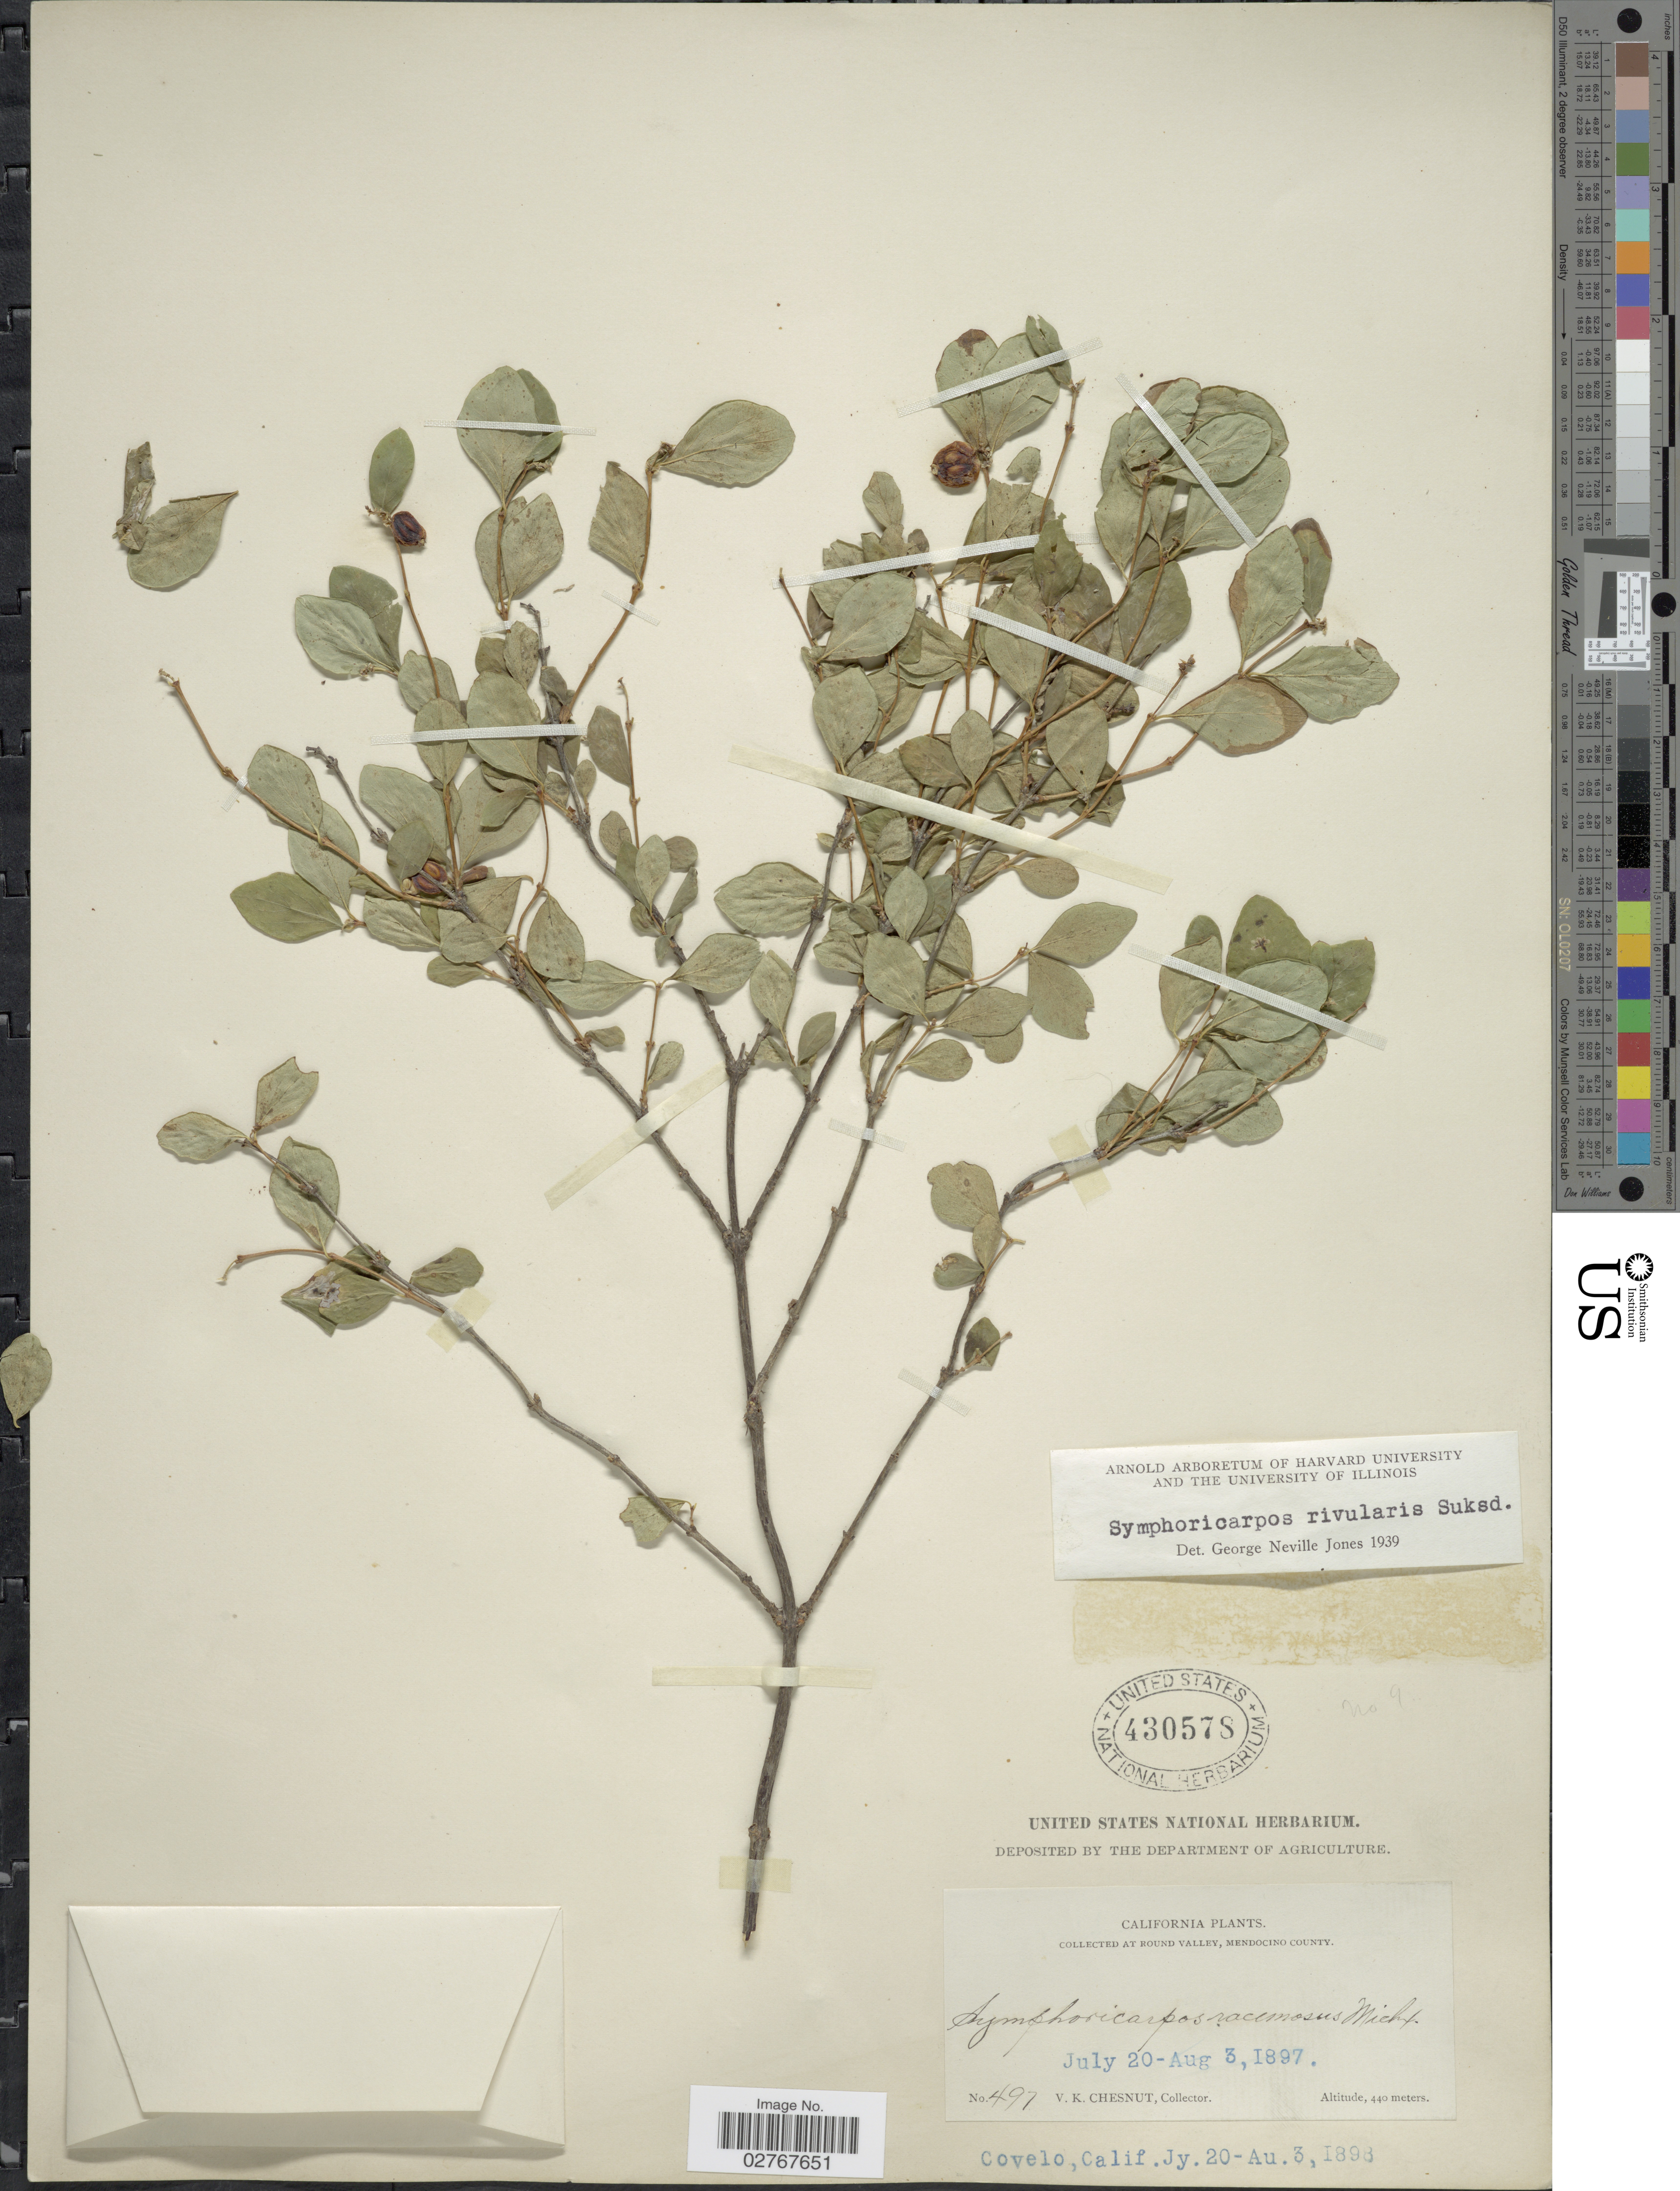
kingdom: Plantae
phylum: Tracheophyta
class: Magnoliopsida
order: Dipsacales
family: Caprifoliaceae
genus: Symphoricarpos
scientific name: Symphoricarpos rivularis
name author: Suksd.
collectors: V. Chesnut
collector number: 497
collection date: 1897-07-20/1897-08-03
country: United States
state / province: California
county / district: Mendocino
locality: At Round Valley, Mendocino County. Covelo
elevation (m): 440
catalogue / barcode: US 430578